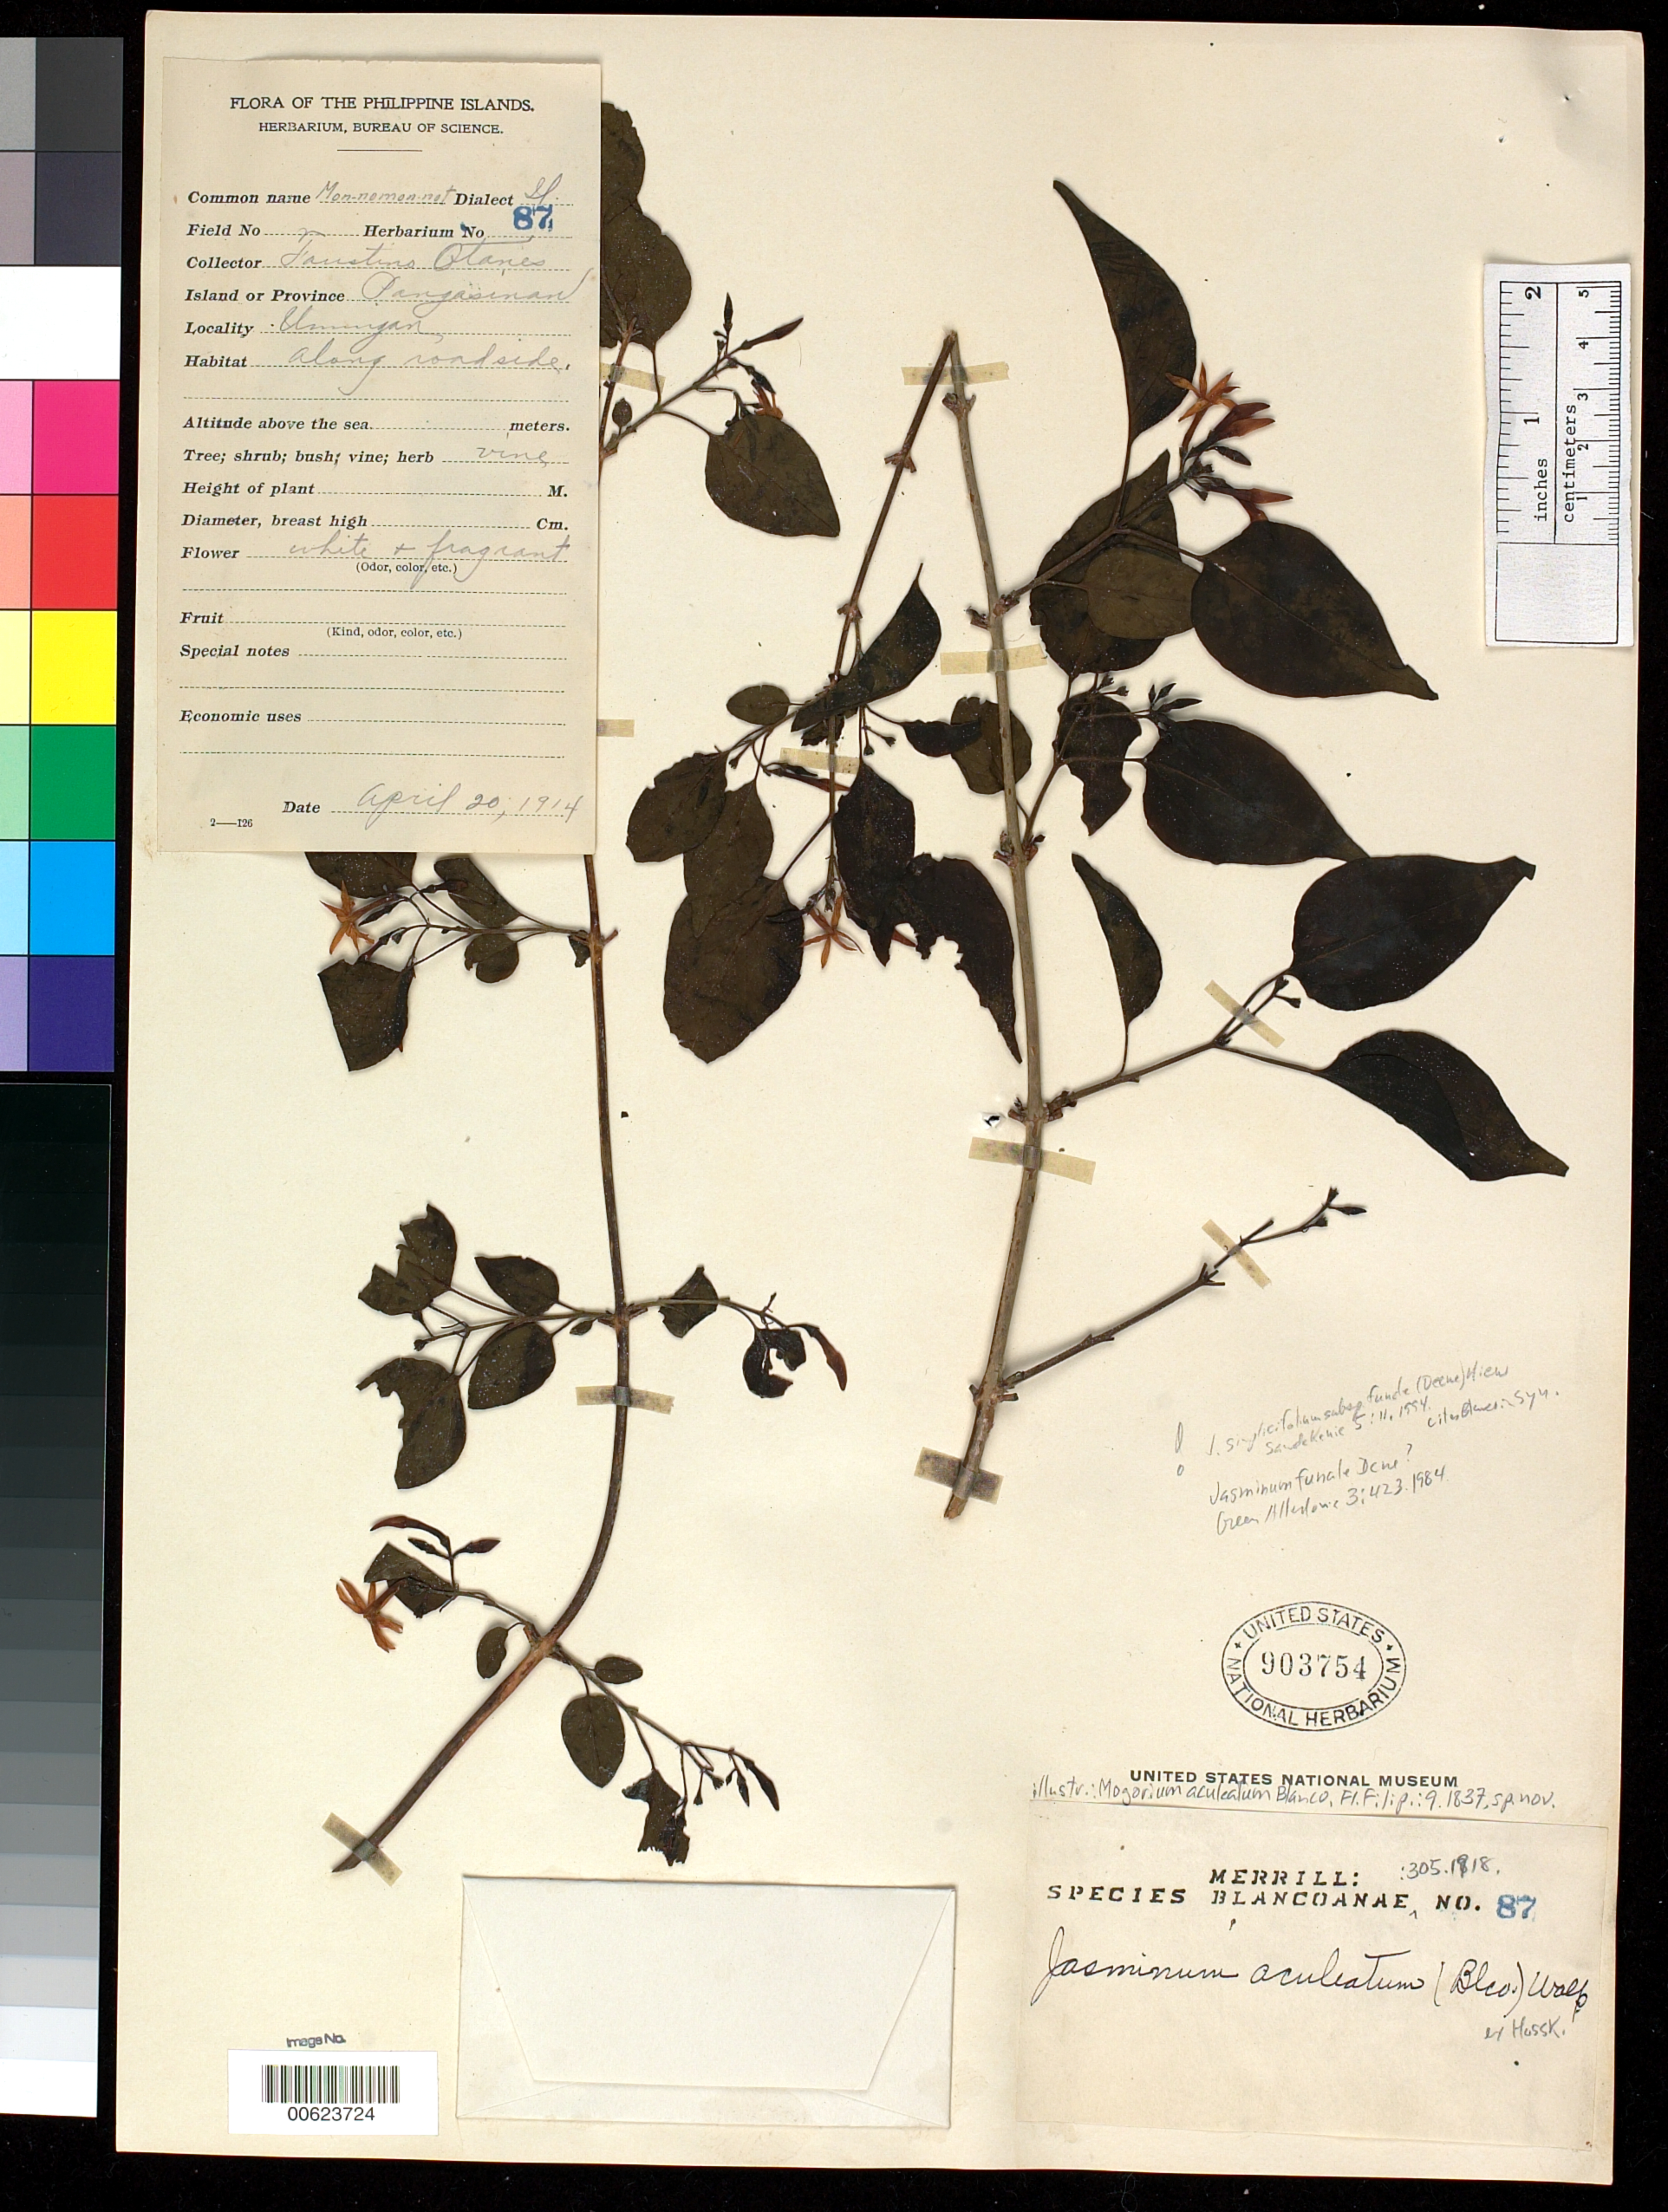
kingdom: Plantae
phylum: Tracheophyta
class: Magnoliopsida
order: Lamiales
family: Oleaceae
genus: Mogorium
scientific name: Mogorium aculeatum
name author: Blanco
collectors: F. Q. Otanes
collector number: Sp. Blancoan. 0087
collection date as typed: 20 Apr 1914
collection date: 1914-04-20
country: Philippines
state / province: Ilocos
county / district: Pangasinan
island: Luzon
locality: Umingan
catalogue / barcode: US 903754